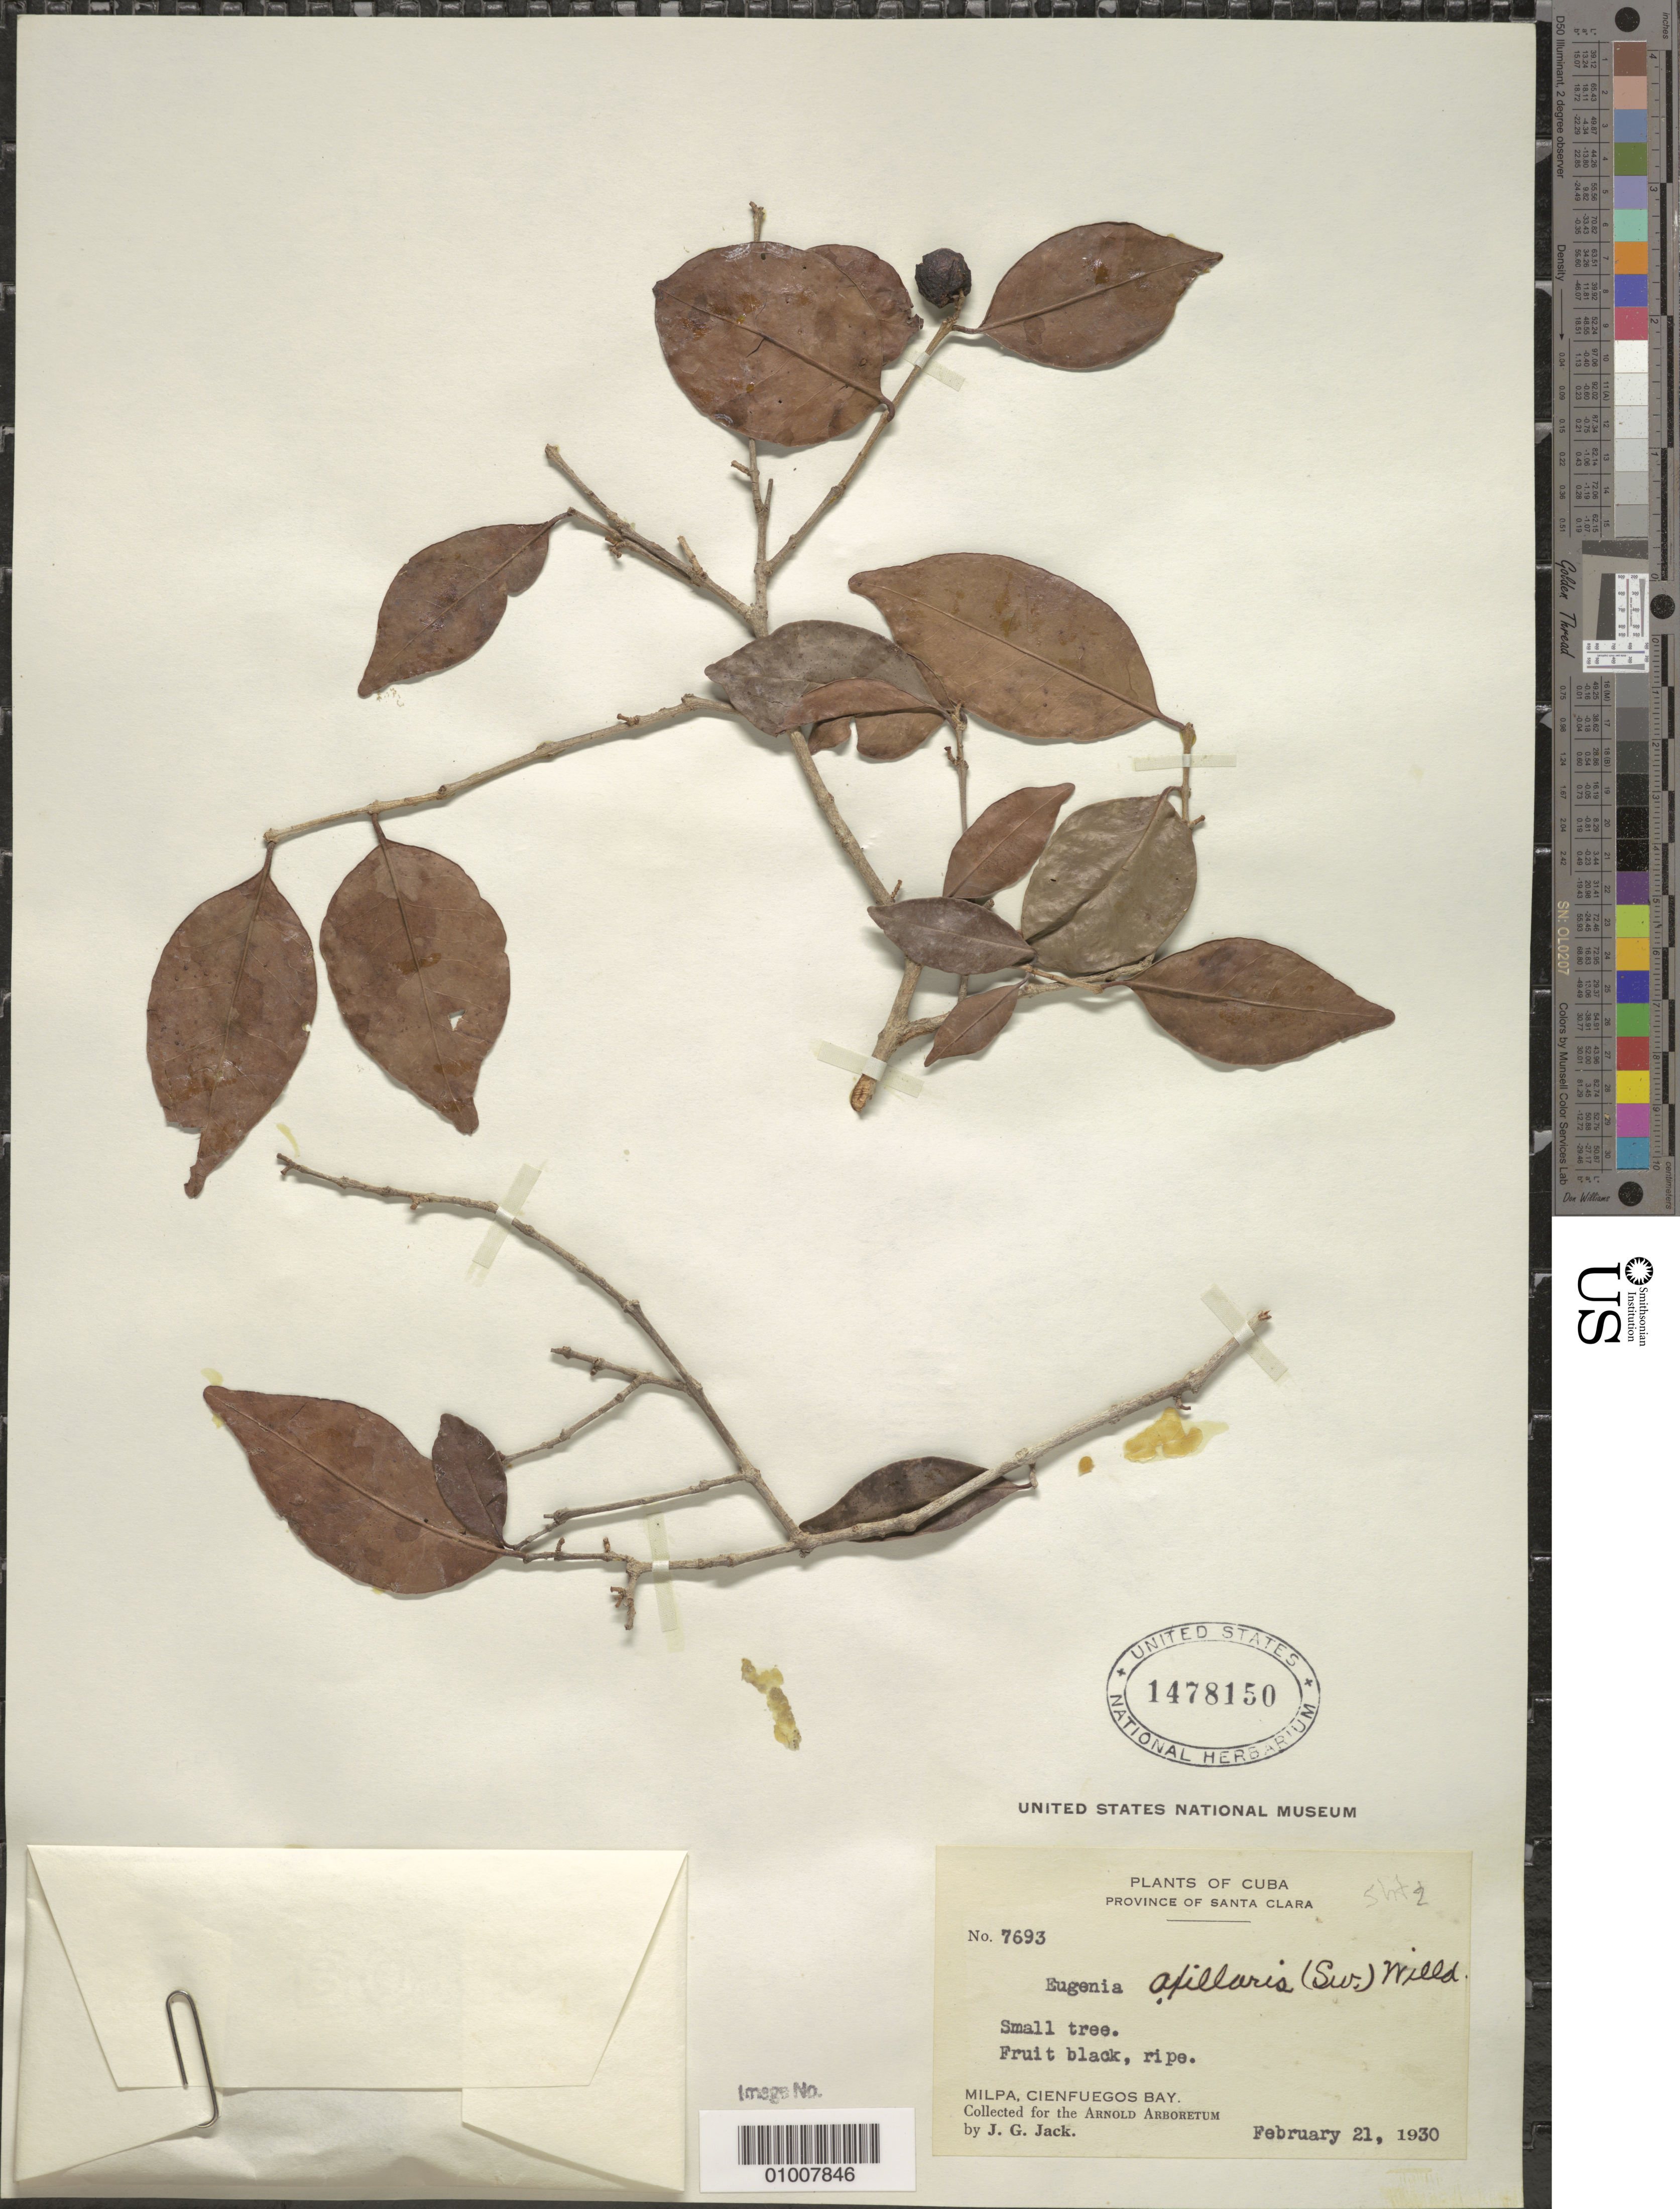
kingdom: Plantae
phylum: Tracheophyta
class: Magnoliopsida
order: Myrtales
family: Myrtaceae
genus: Eugenia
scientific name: Eugenia axillaris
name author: (Sw.) Willd.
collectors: J. G. Jack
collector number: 7693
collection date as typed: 21 Feb 1930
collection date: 1930-02-21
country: Cuba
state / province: Villa Clara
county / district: Santa Clara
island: Cuba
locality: Milpa, Cienfuegos Bay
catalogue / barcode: US 1478150